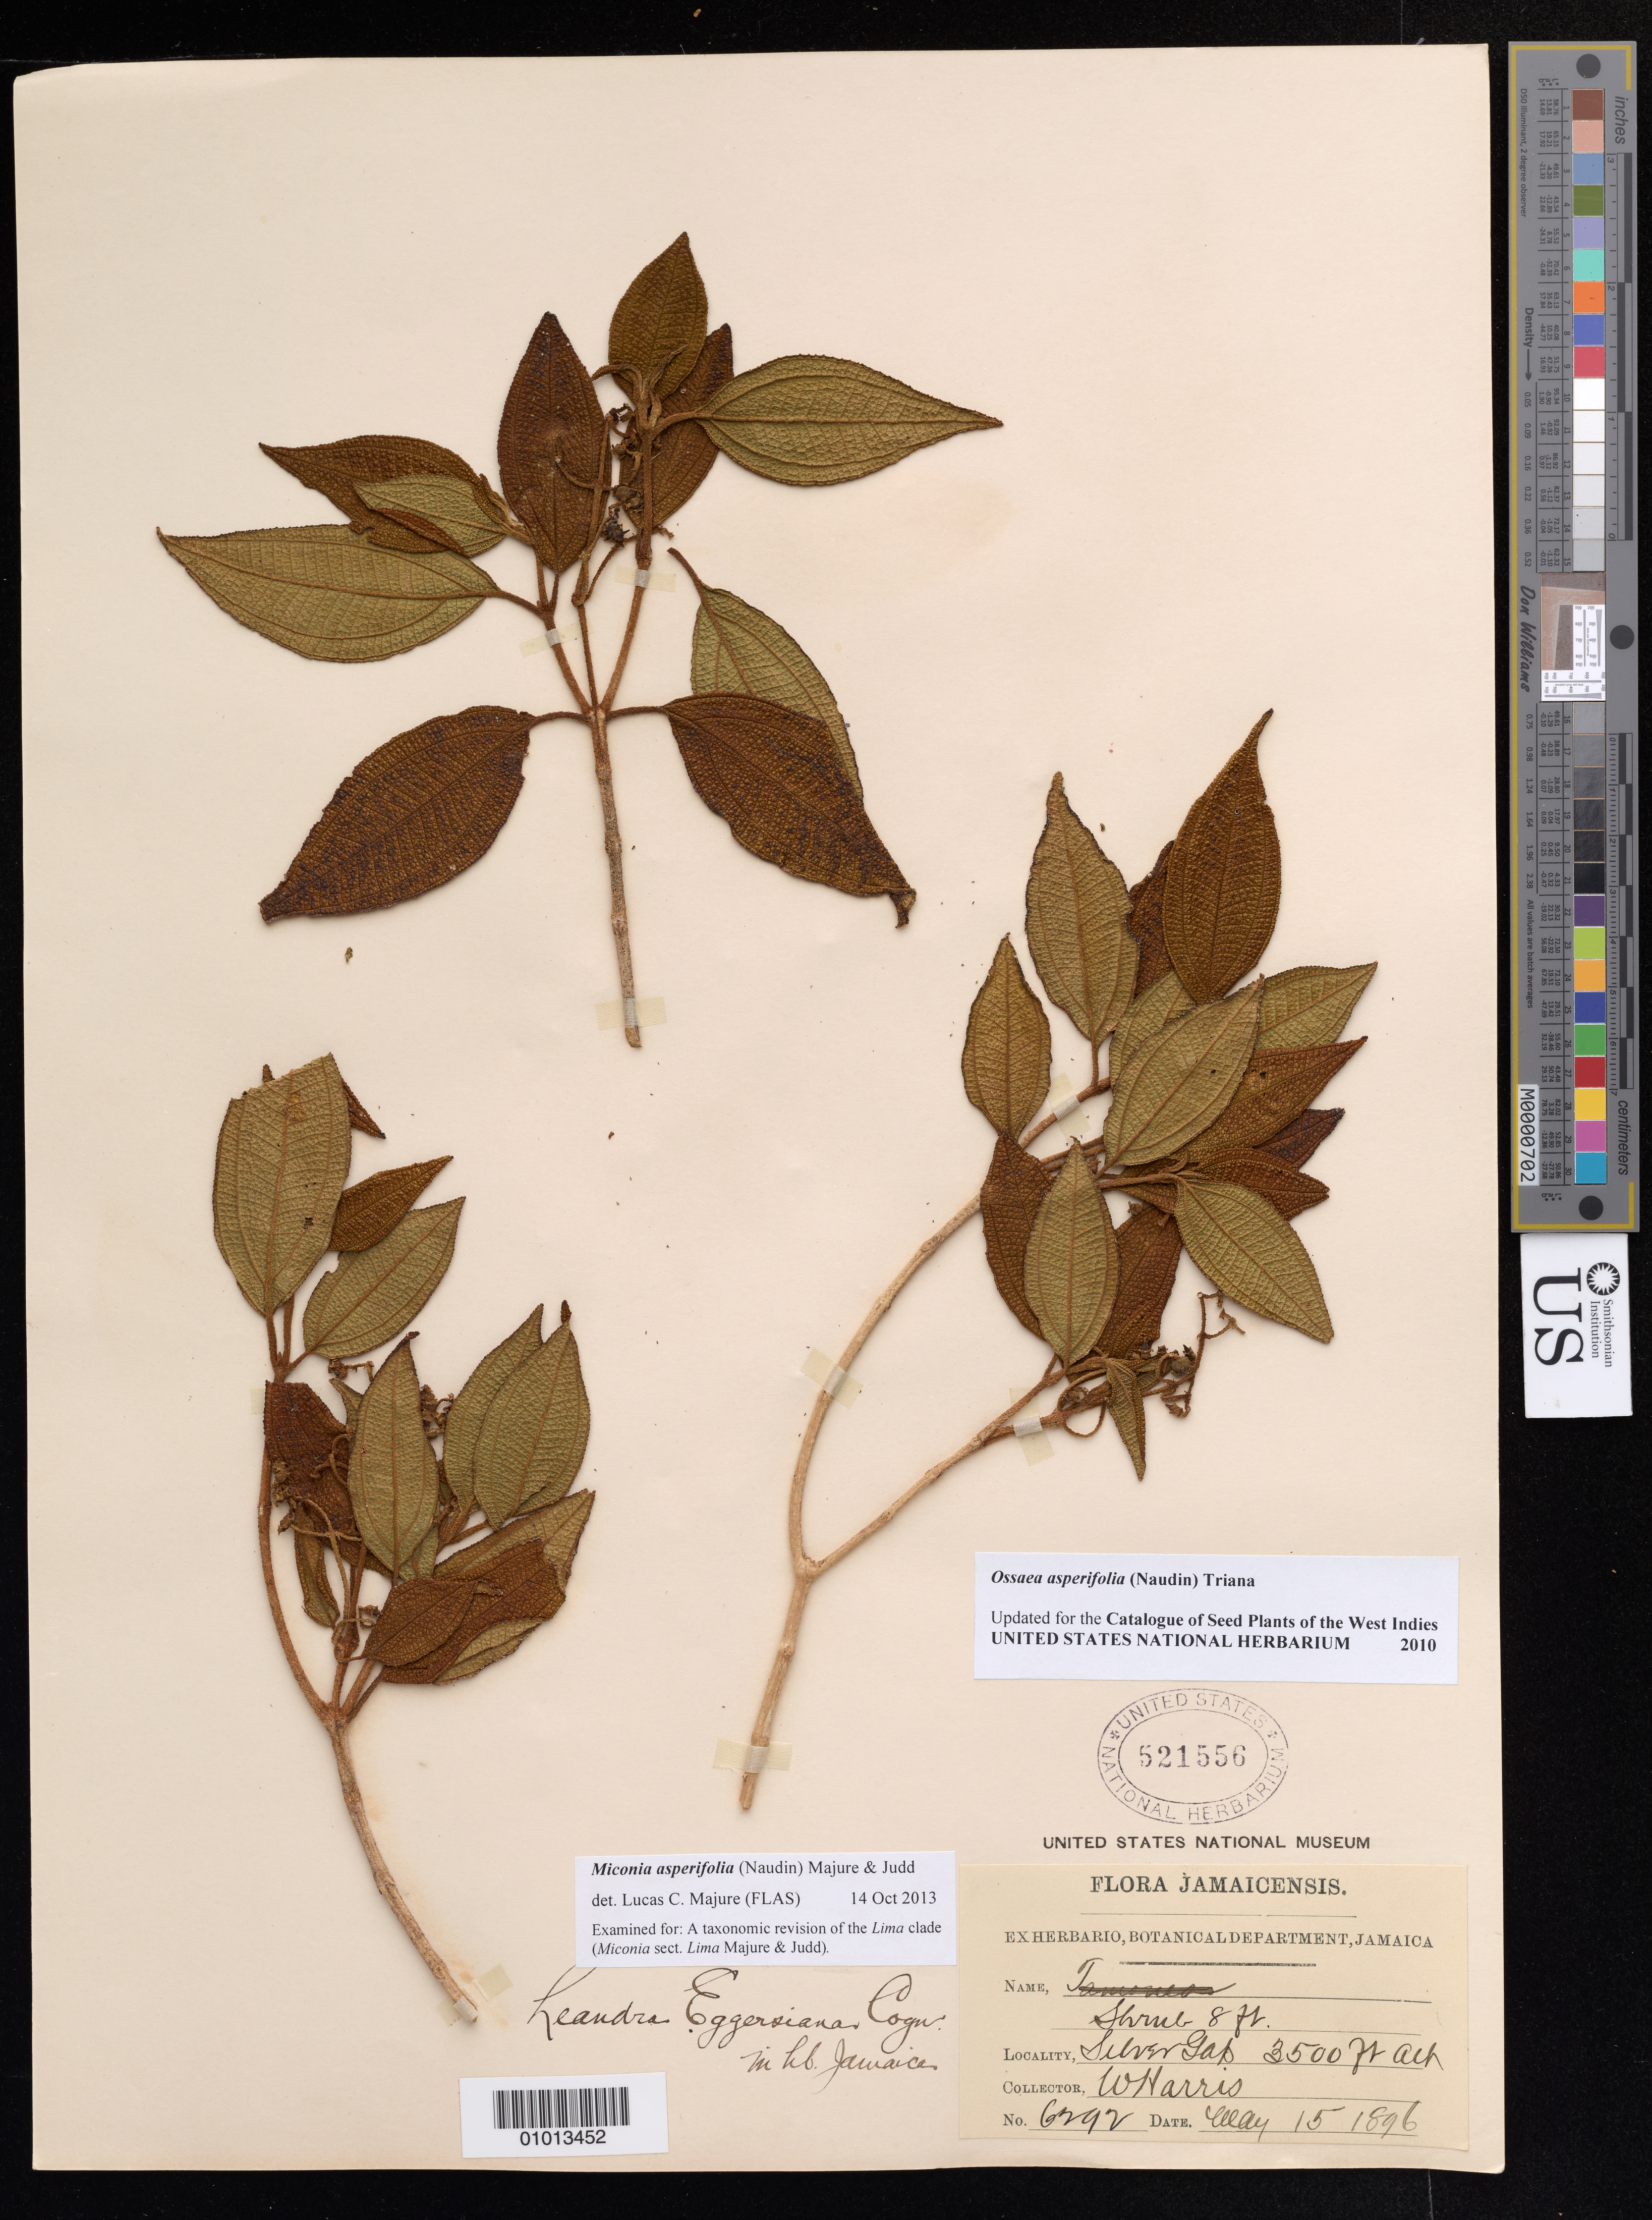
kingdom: Plantae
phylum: Tracheophyta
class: Magnoliopsida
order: Myrtales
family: Melastomataceae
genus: Miconia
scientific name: Miconia asperifolia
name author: (Naudin) Majure & Judd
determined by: Majure, Lucas C., (FLAS), University of Florida (UNITED STATES)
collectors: W. Harris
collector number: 6292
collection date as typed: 15 May 1896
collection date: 1896-05-15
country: Jamaica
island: Jamaica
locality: Silver Gap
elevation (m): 1067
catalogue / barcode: US 521556